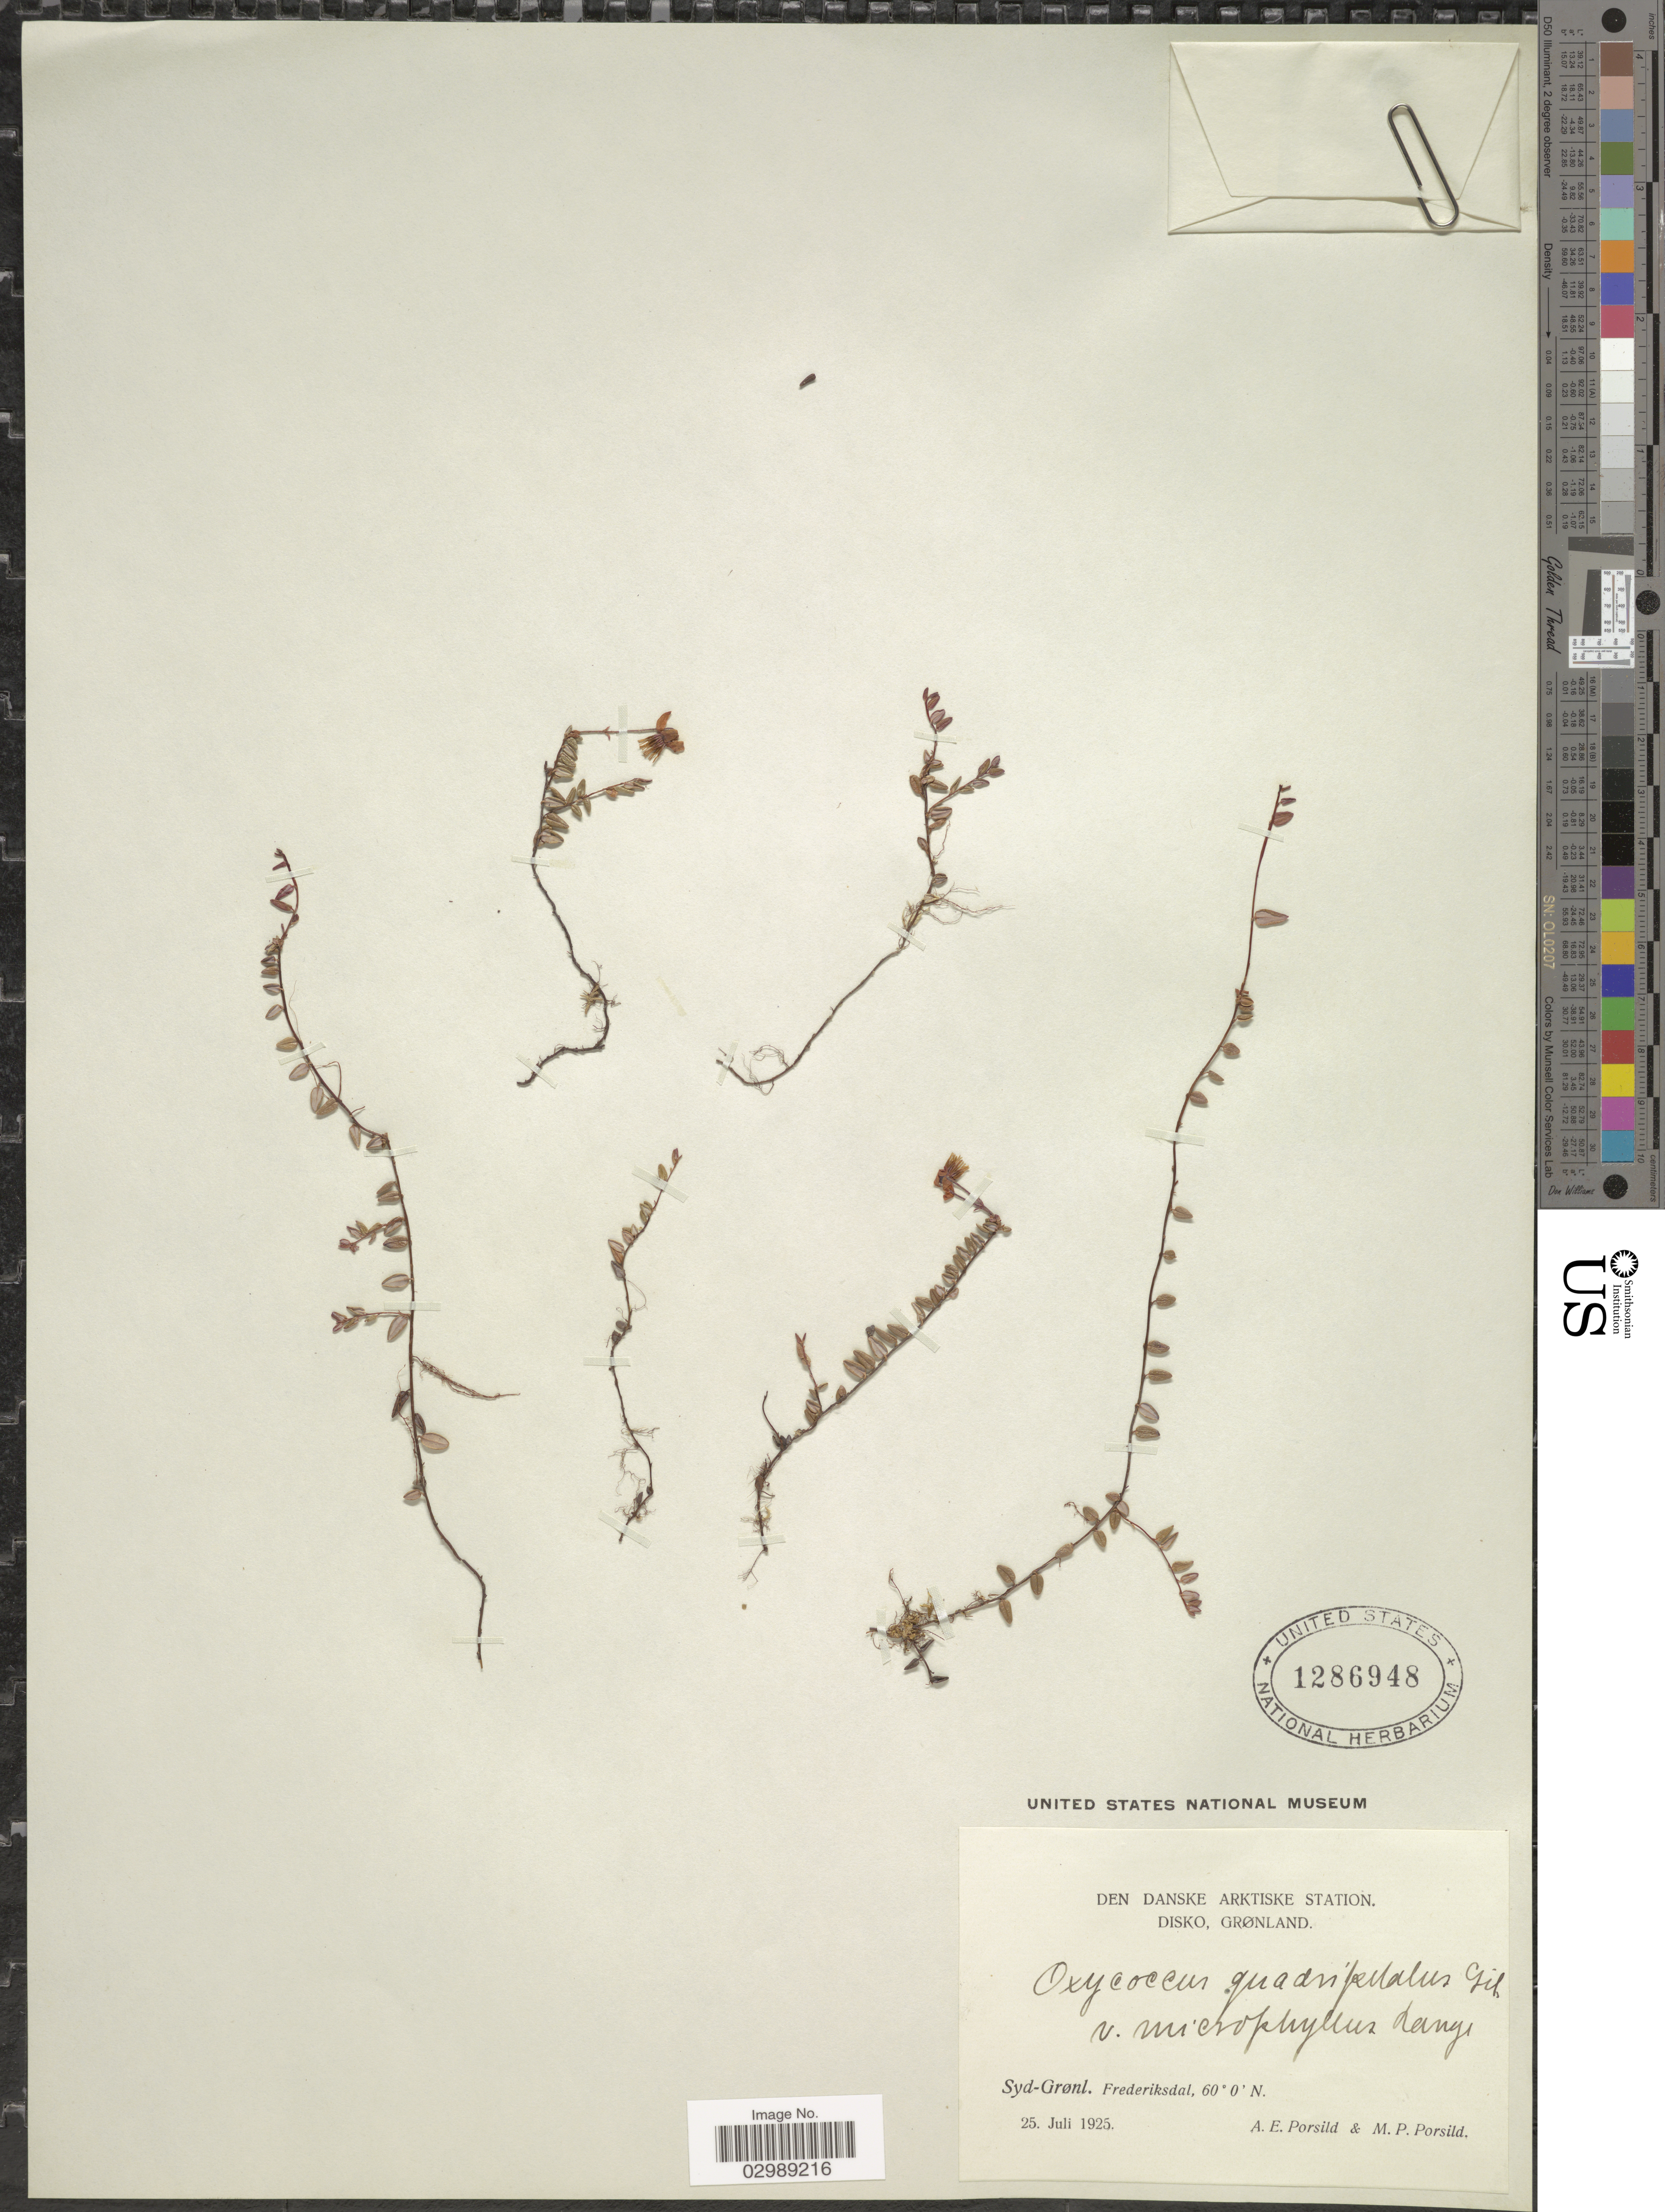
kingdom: Plantae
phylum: Tracheophyta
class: Magnoliopsida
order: Ericales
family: Ericaceae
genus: Vaccinium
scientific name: Vaccinium oxycoccos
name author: L.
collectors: A. E. Porsild & M. P. Porsild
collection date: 1925-07-25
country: Greenland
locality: Syd-Grønl. Frederiksdal.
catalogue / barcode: US 1286948